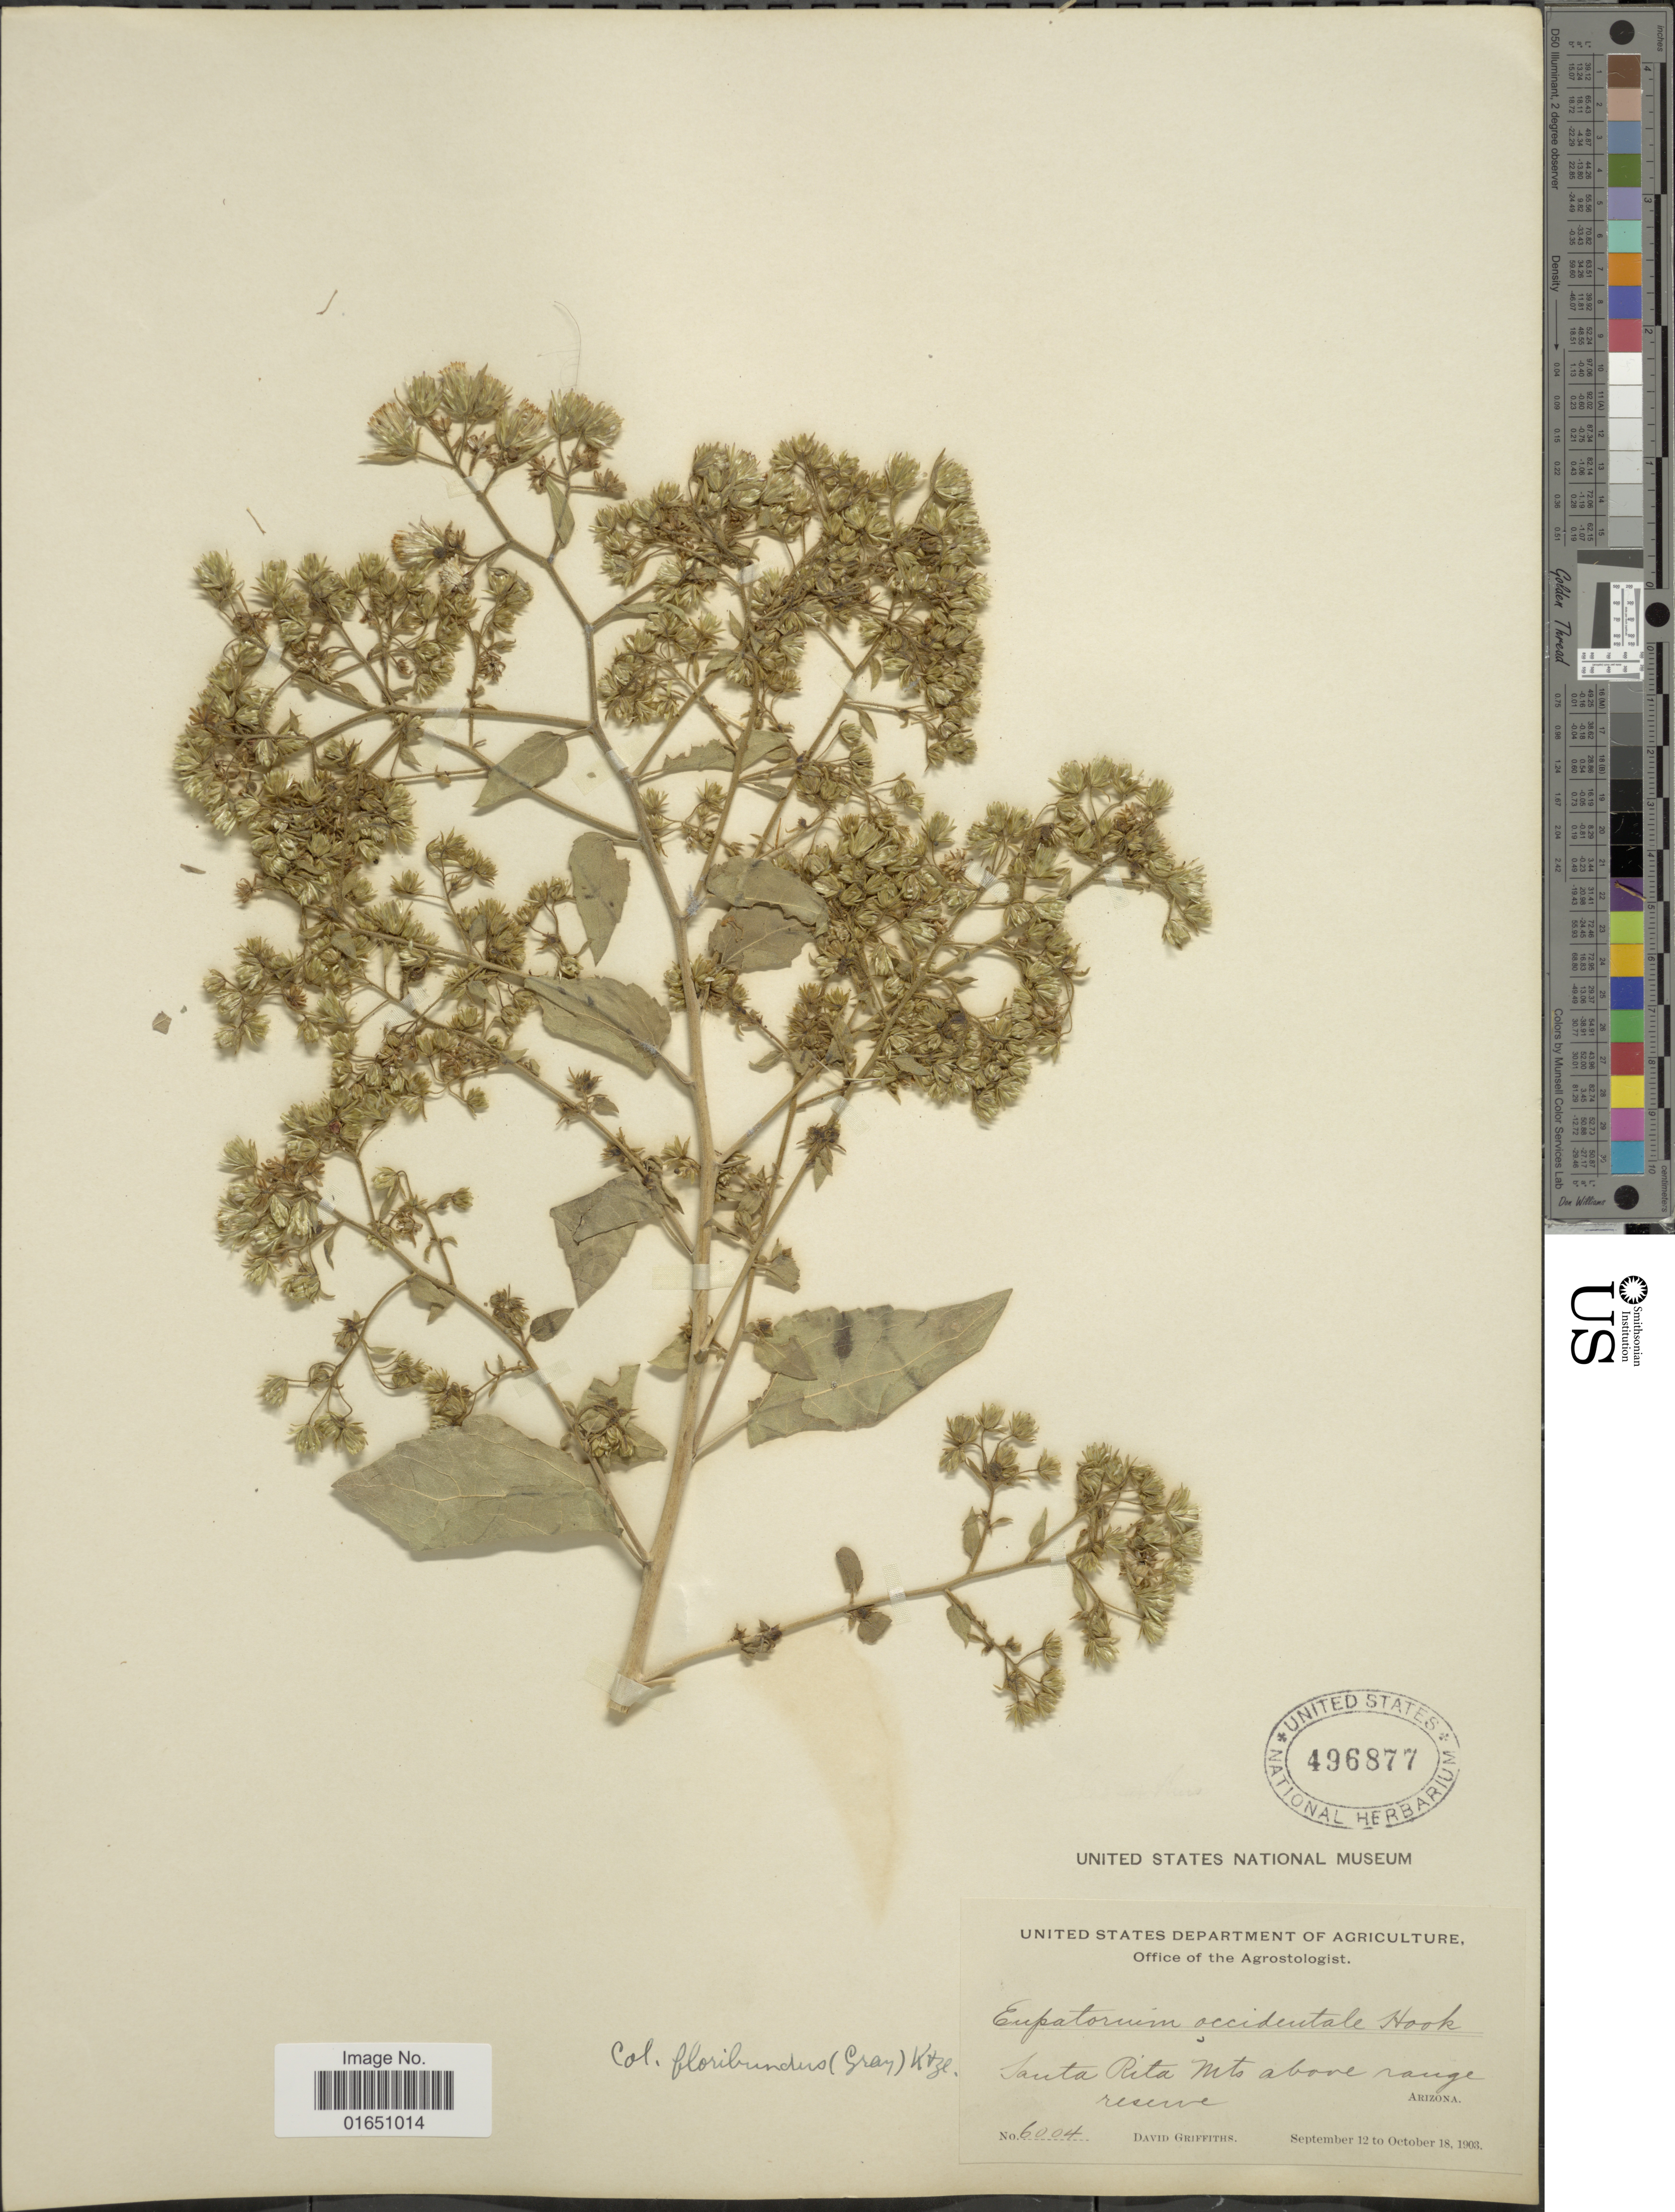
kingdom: Plantae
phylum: Tracheophyta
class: Magnoliopsida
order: Asterales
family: Asteraceae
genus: Brickellia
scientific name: Brickellia floribunda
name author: A. Gray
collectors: D. Griffiths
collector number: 6004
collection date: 1903-09-12/1903-10-18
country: United States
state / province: Arizona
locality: Santa Rita Mts. above range reserve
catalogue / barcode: US 496877